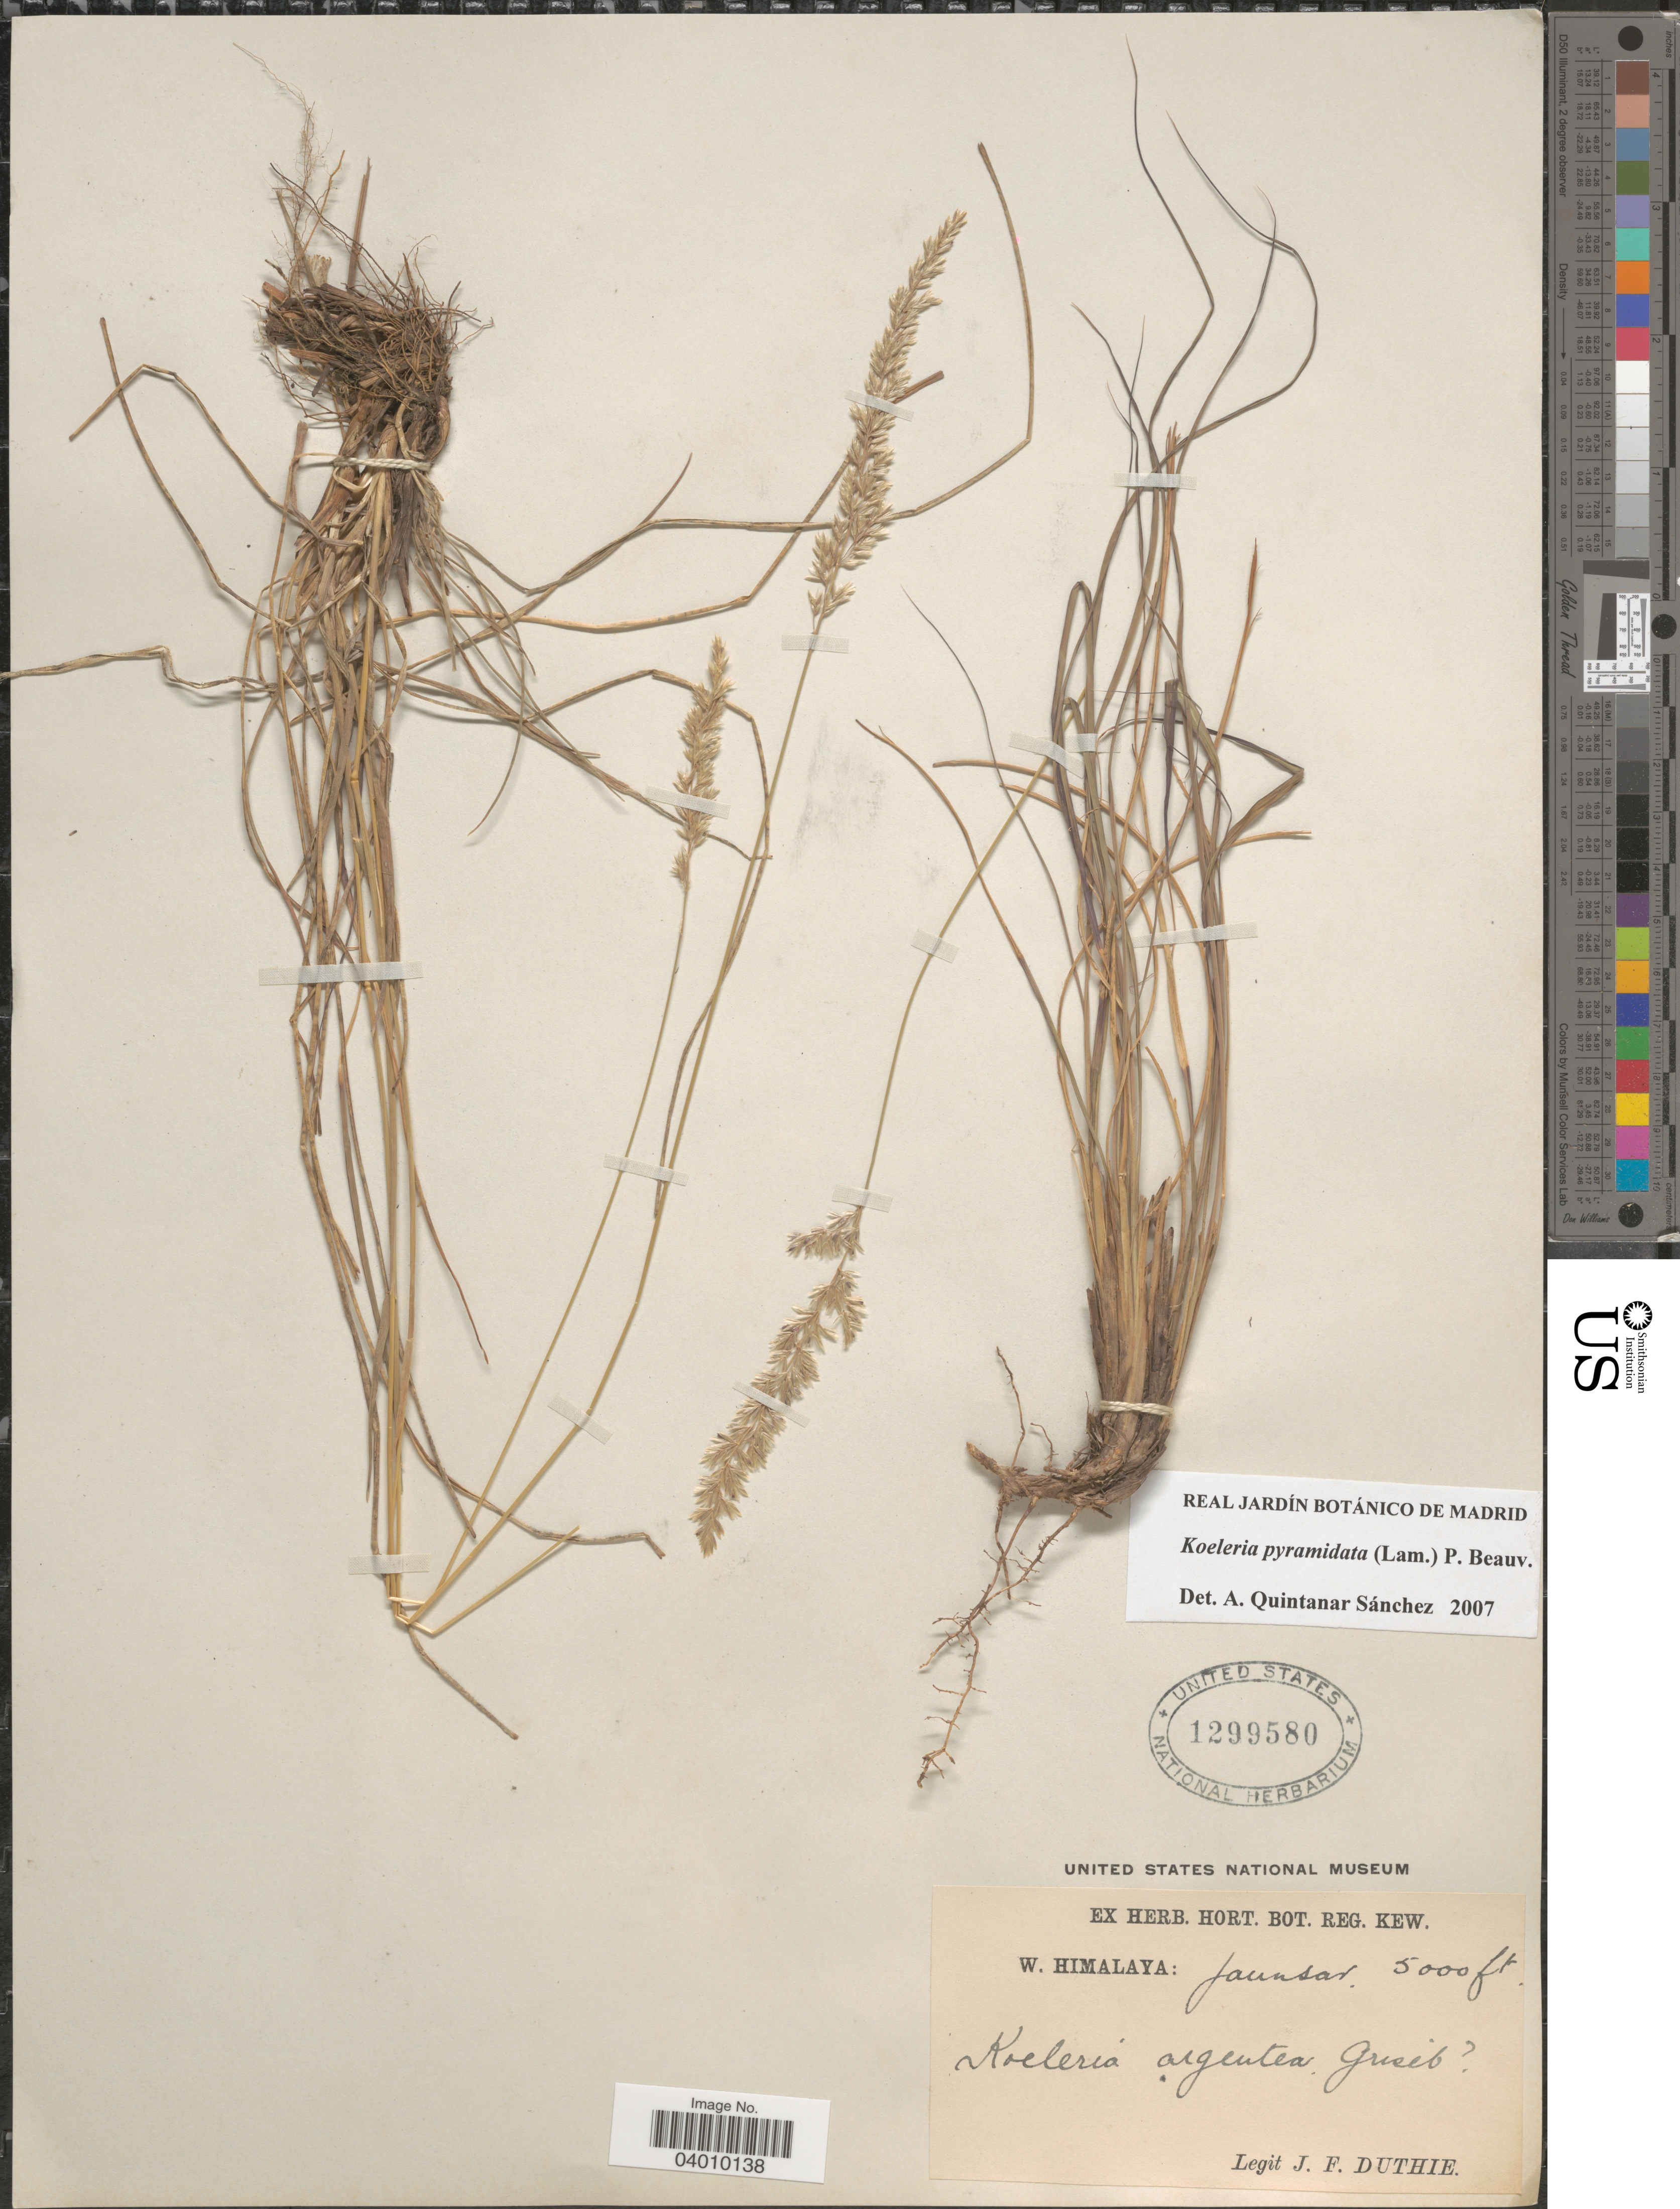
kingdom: Plantae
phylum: Tracheophyta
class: Liliopsida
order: Poales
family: Poaceae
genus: Koeleria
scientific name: Koeleria pyramidata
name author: (Lam.) P. Beauv.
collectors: J. F. Duthie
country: India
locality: W. Himalaya: Jaunsar.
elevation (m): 1524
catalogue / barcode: US 1299580